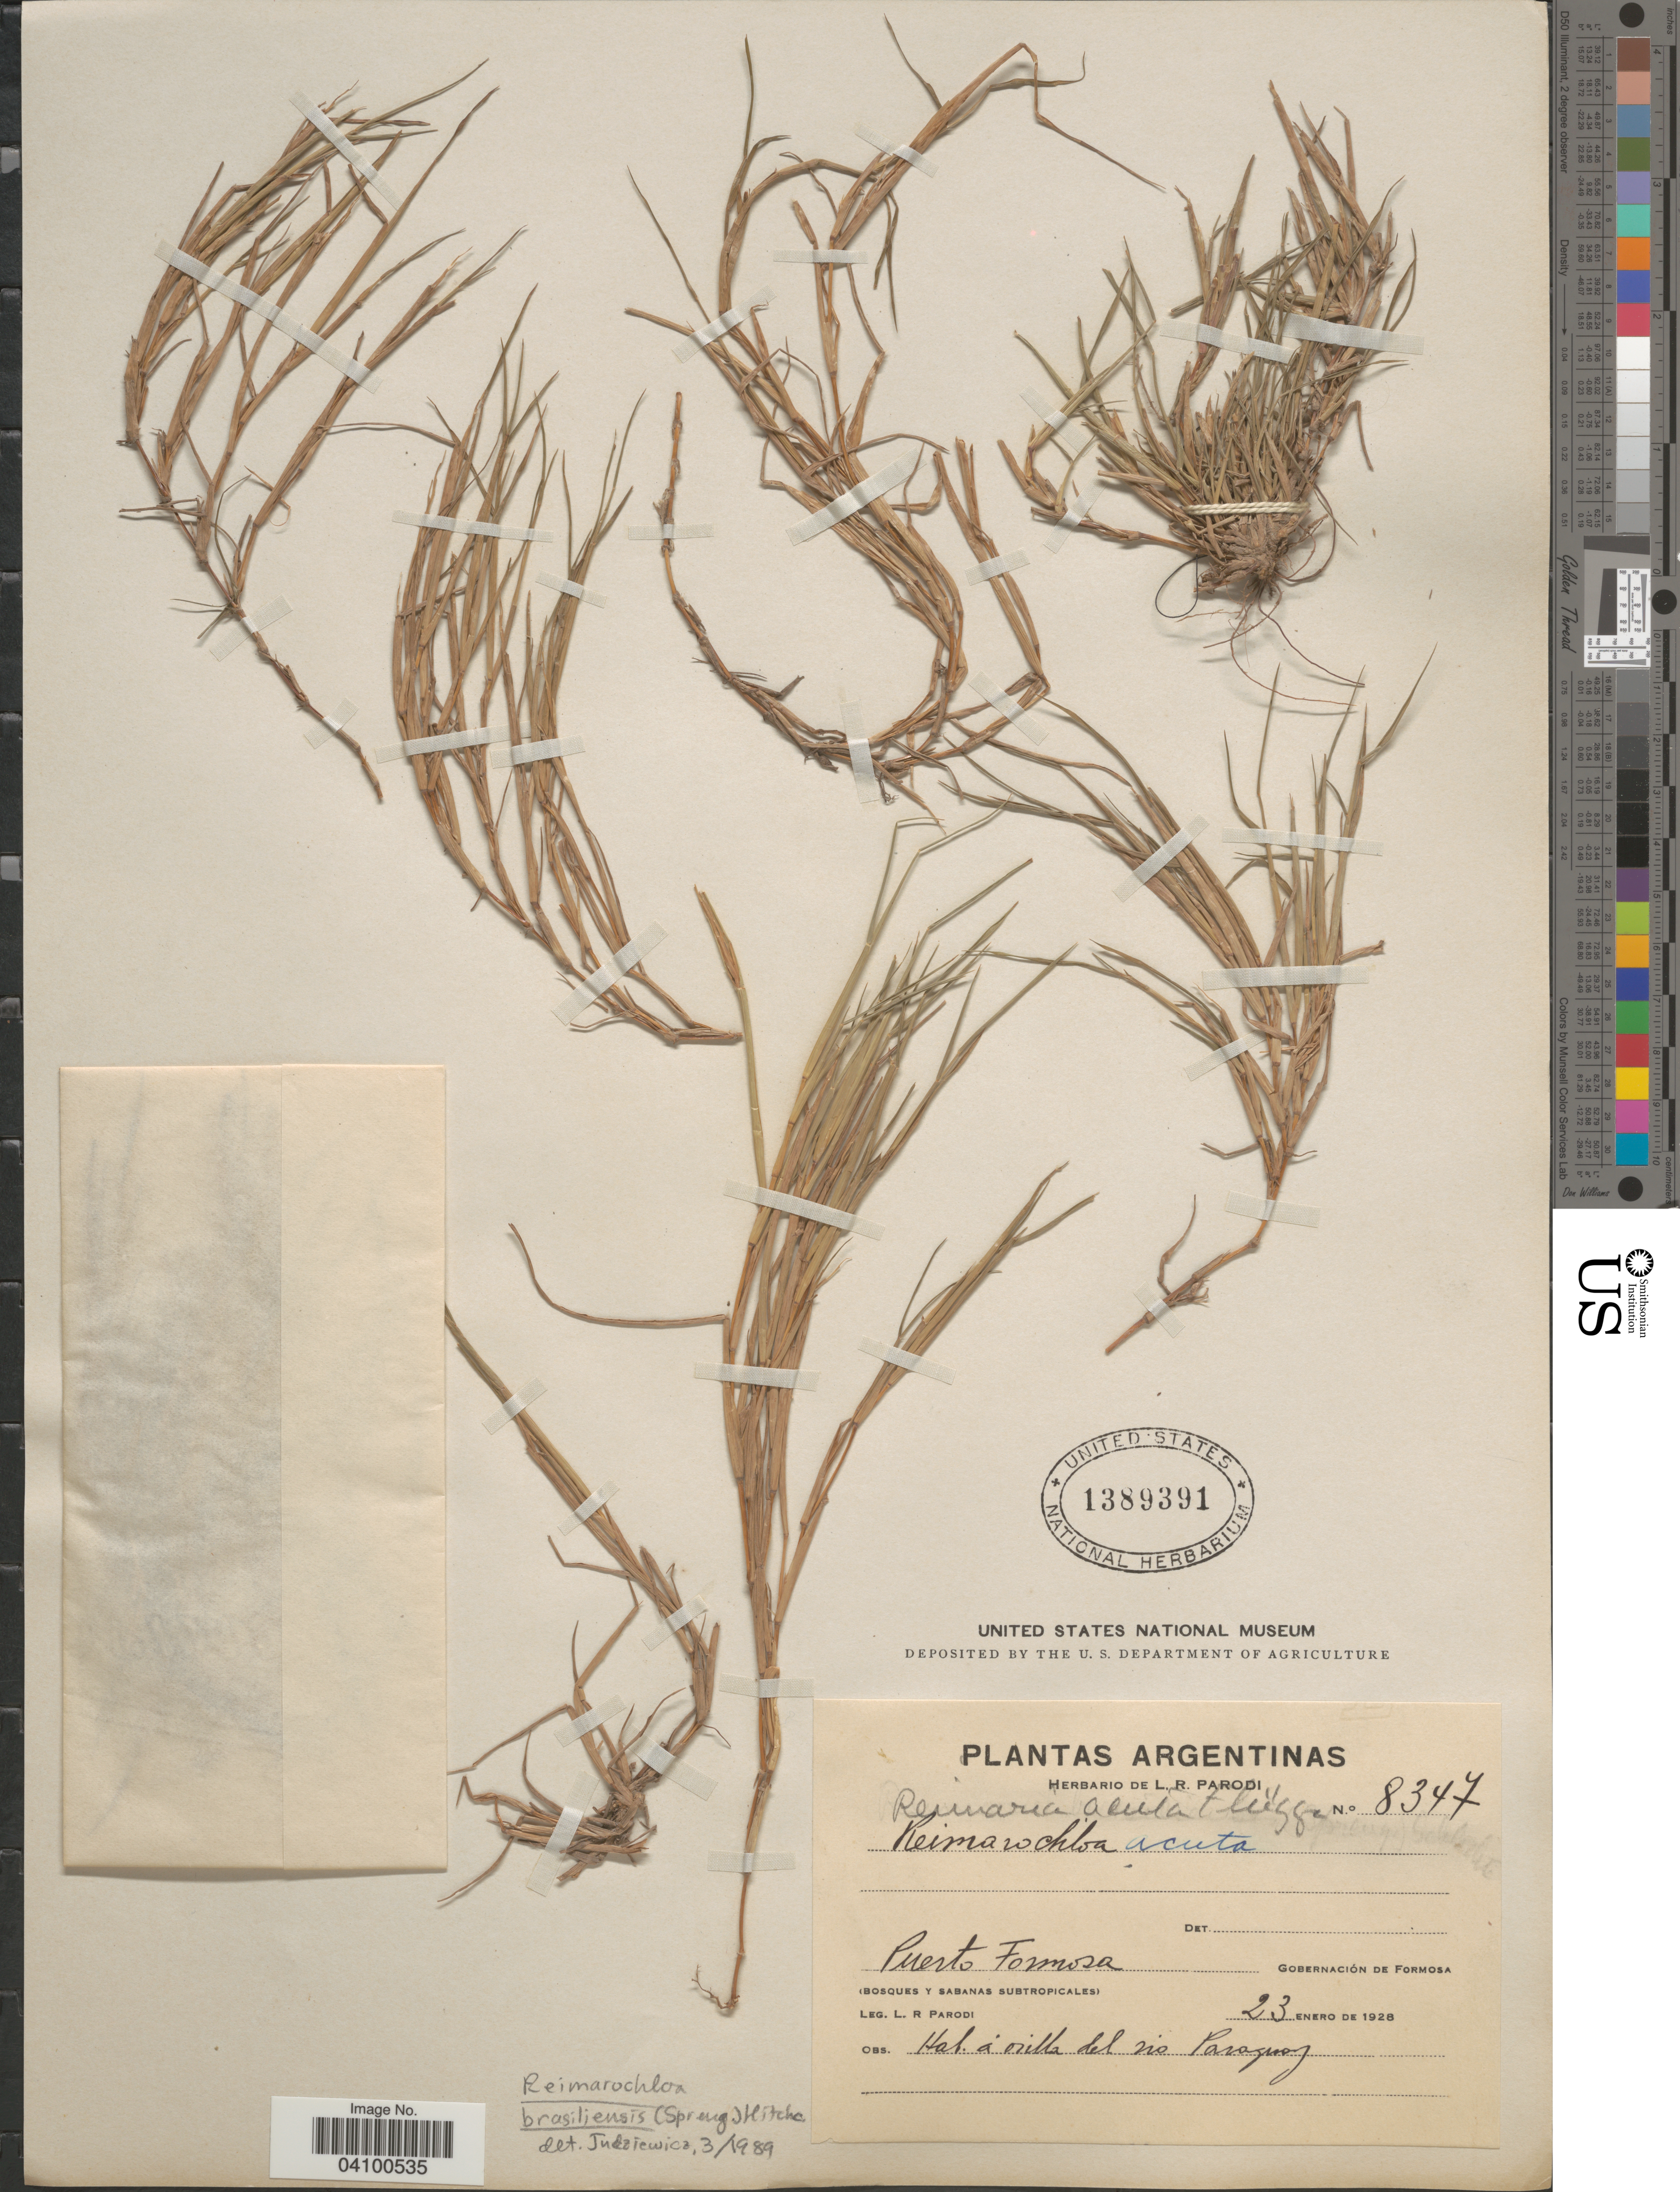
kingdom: Plantae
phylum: Tracheophyta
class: Liliopsida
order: Poales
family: Poaceae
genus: Paspalum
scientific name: Paspalum stagnophilum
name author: Morrone & Zuloaga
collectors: L. R. Parodi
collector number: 8347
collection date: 1928-01-23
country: Argentina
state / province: Formosa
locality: Puerto Formosa. Gobernación de Formosa. Á orilla del rio Paraguay.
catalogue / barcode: US 1389391